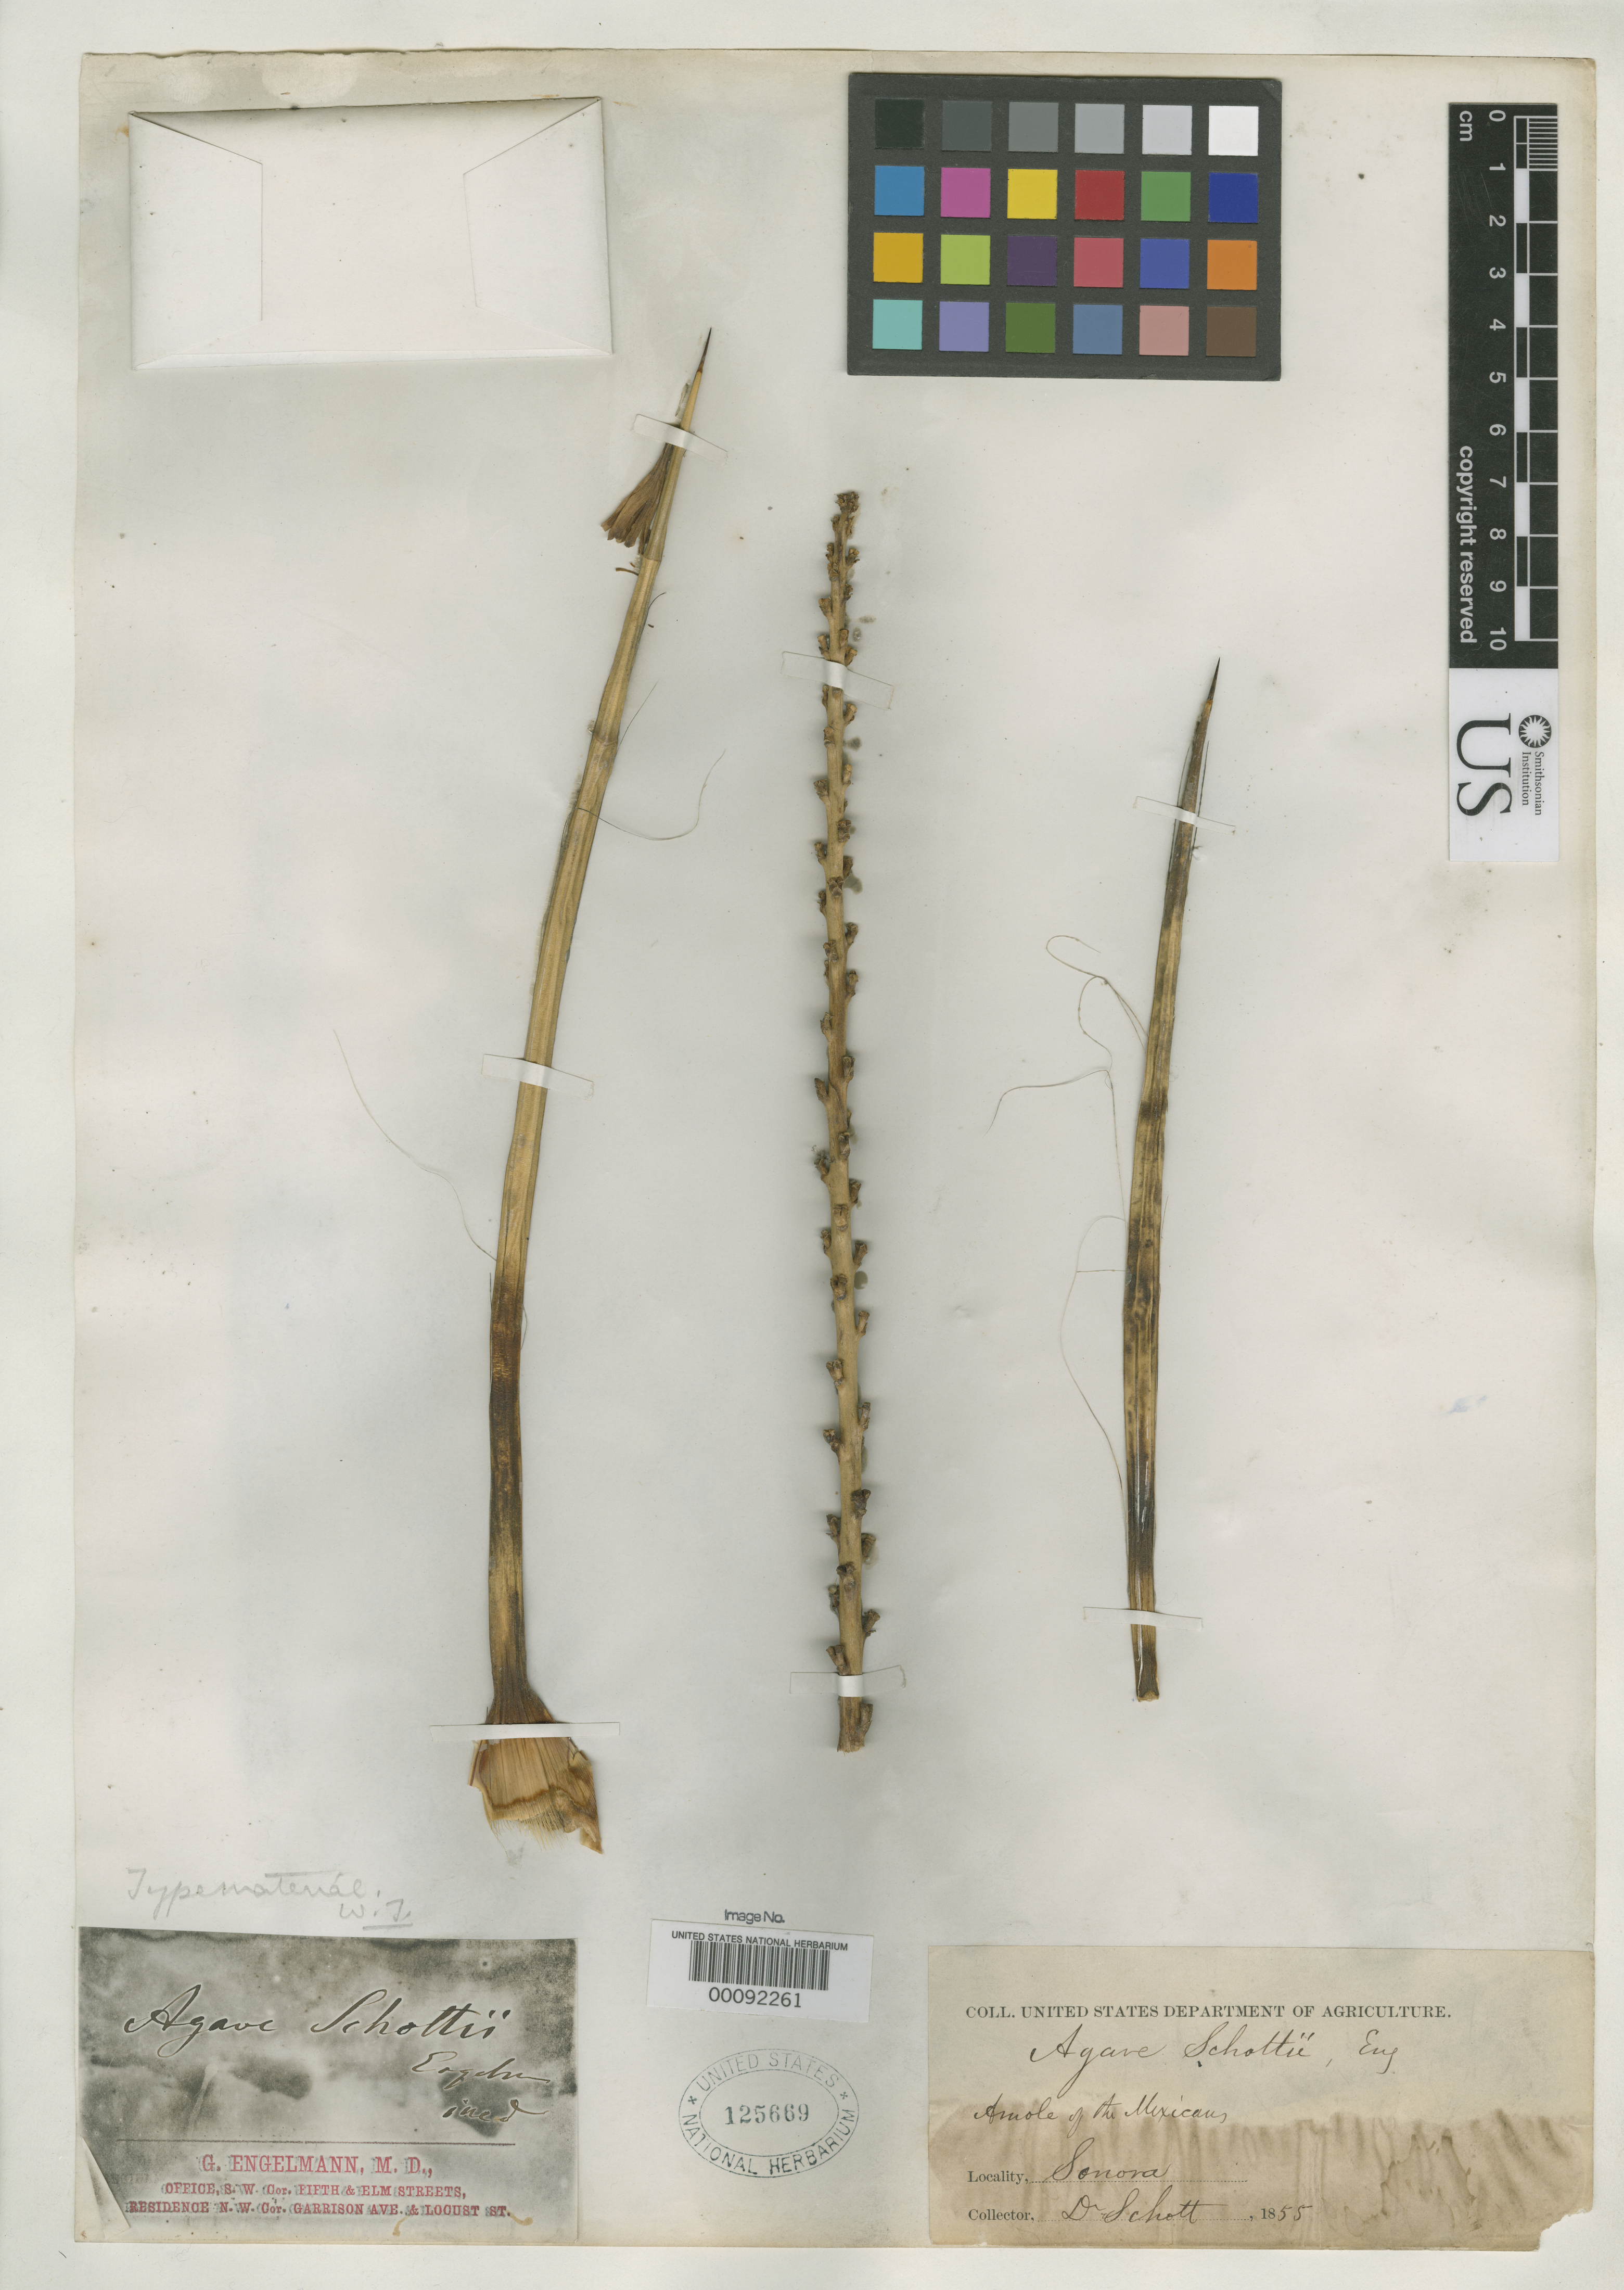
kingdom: Plantae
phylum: Tracheophyta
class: Liliopsida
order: Asparagales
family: Asparagaceae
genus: Agave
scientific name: Agave schottii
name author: Engelm.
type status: Isotype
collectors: A. C. V. Schott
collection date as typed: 1855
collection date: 1855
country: Mexico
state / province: Sonora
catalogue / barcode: US 125669